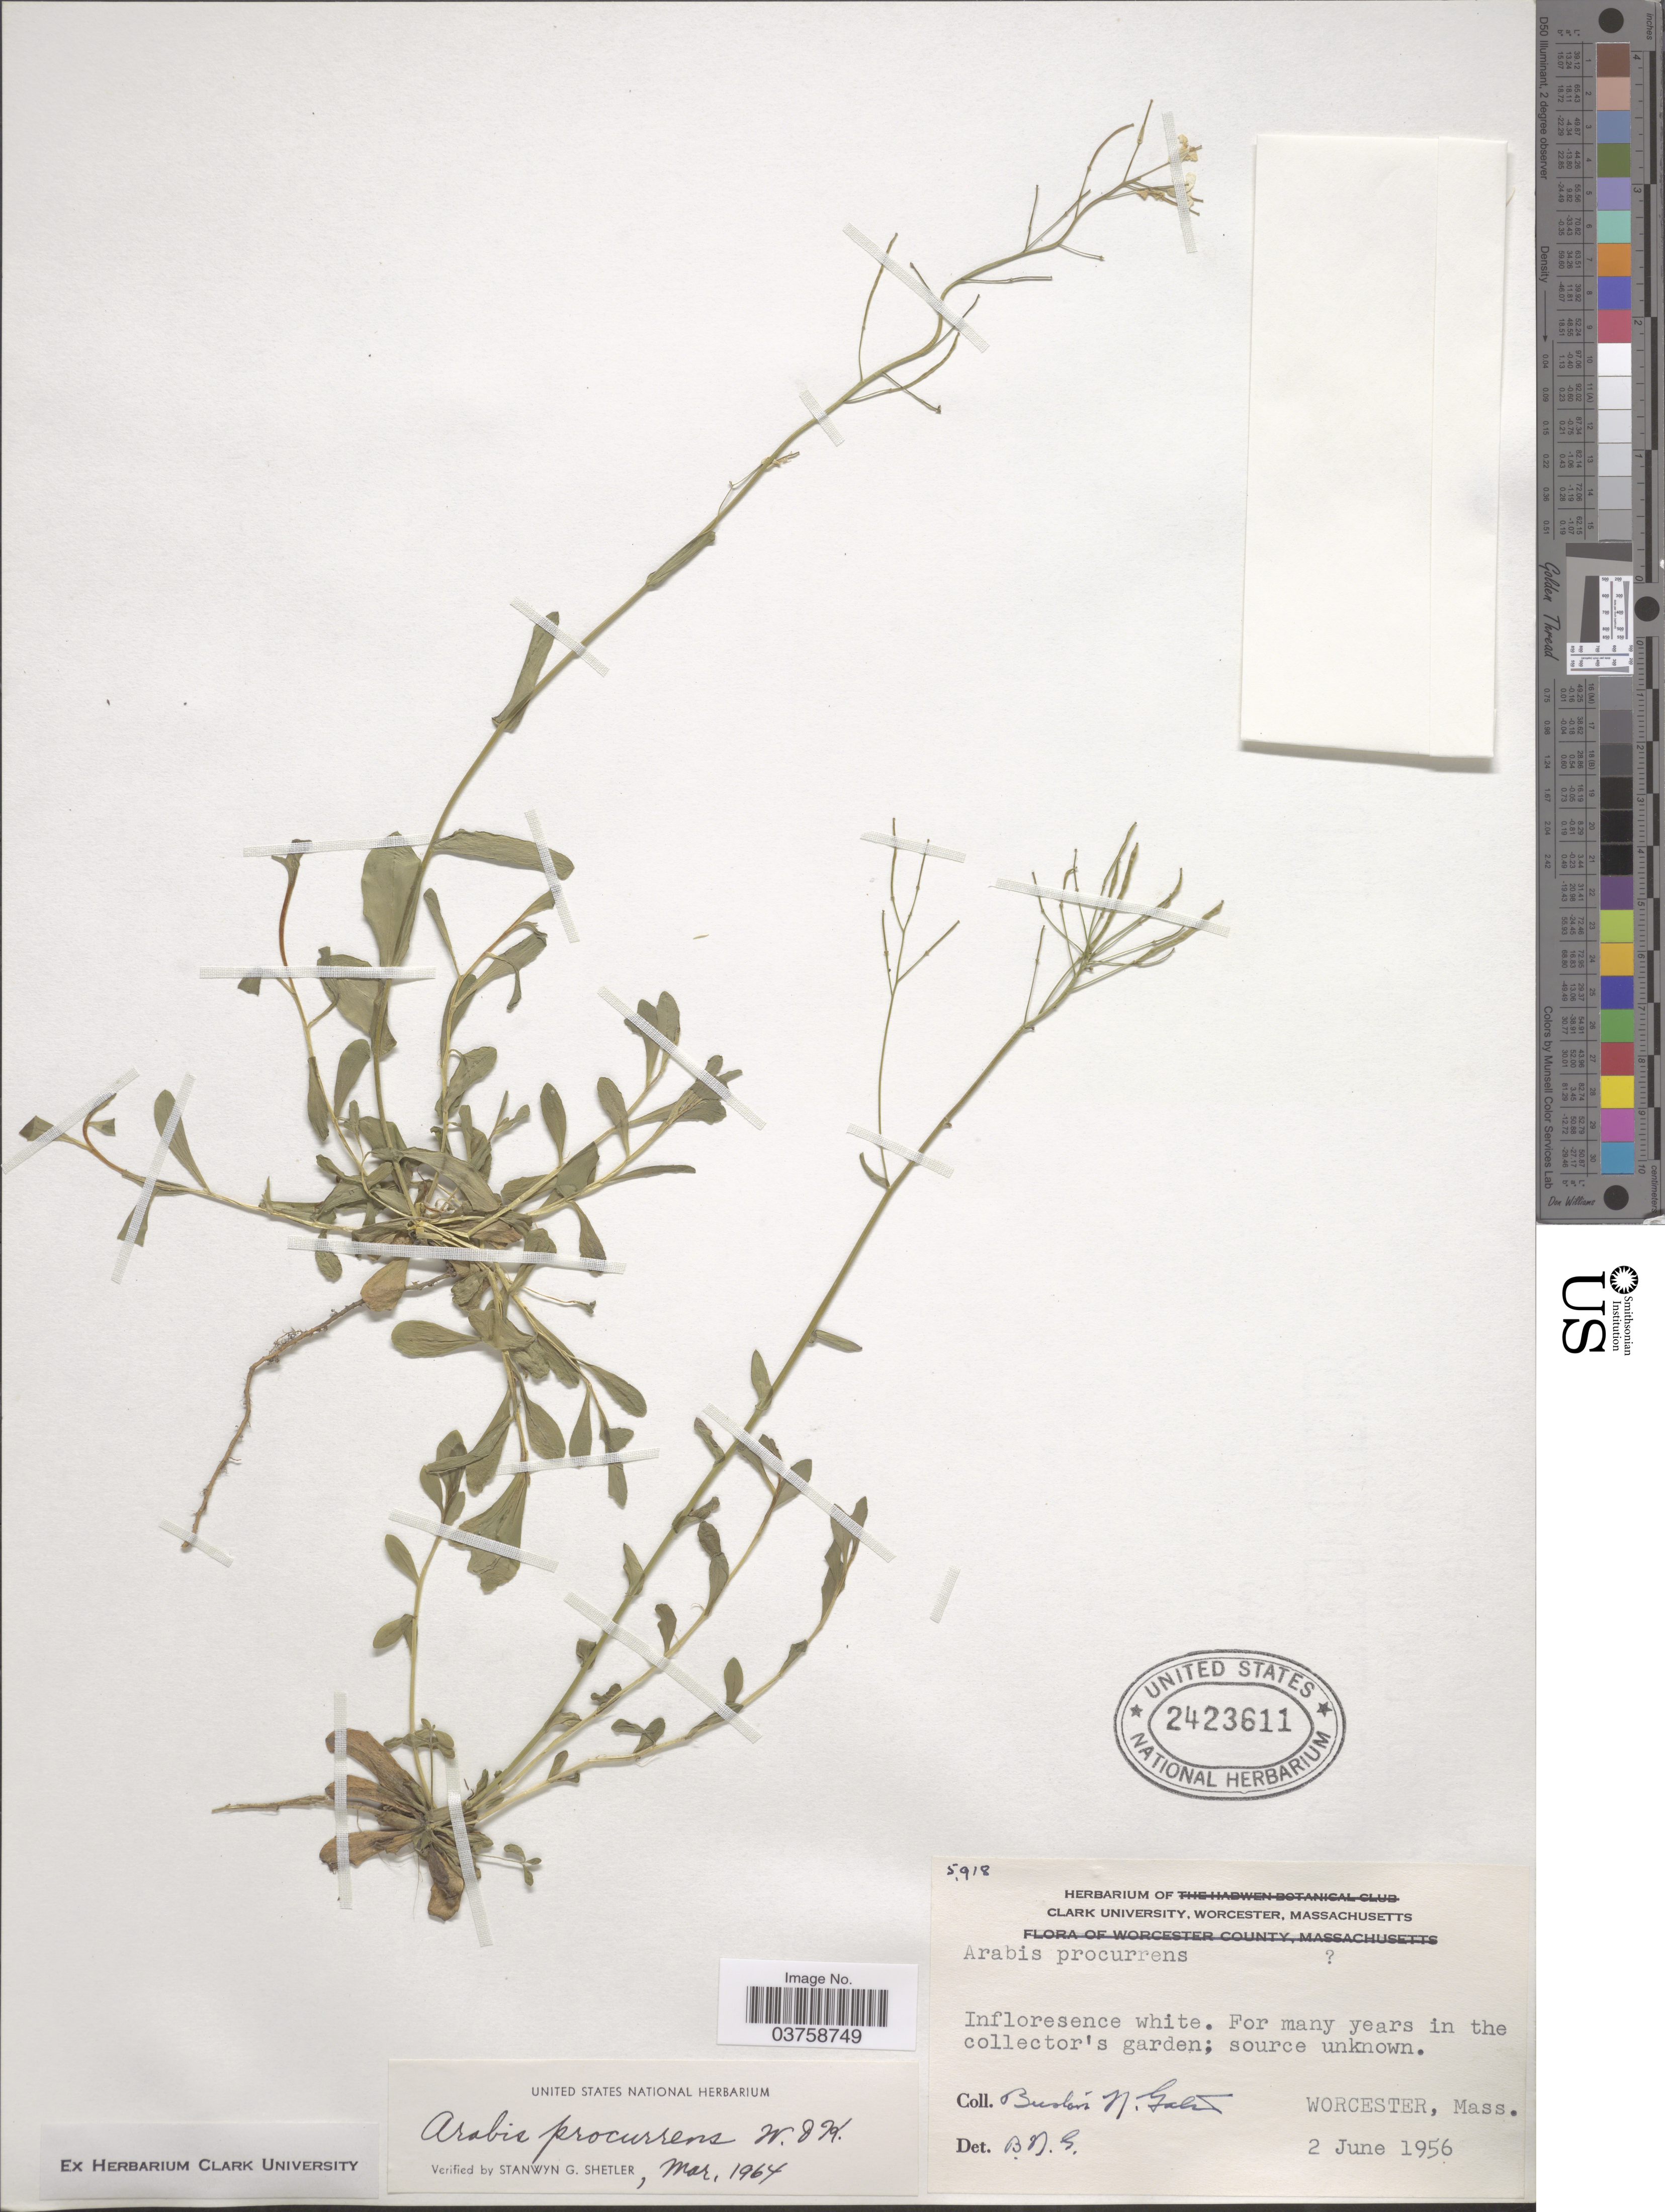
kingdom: Plantae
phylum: Tracheophyta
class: Magnoliopsida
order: Brassicales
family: Brassicaceae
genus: Arabis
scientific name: Arabis procurrens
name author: Waldst. & Kit.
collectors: B. Galet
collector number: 5918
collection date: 1956-06-02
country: United States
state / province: Massachusetts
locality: Worcester. Collector's garden [unsure placement]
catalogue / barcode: US 2423611